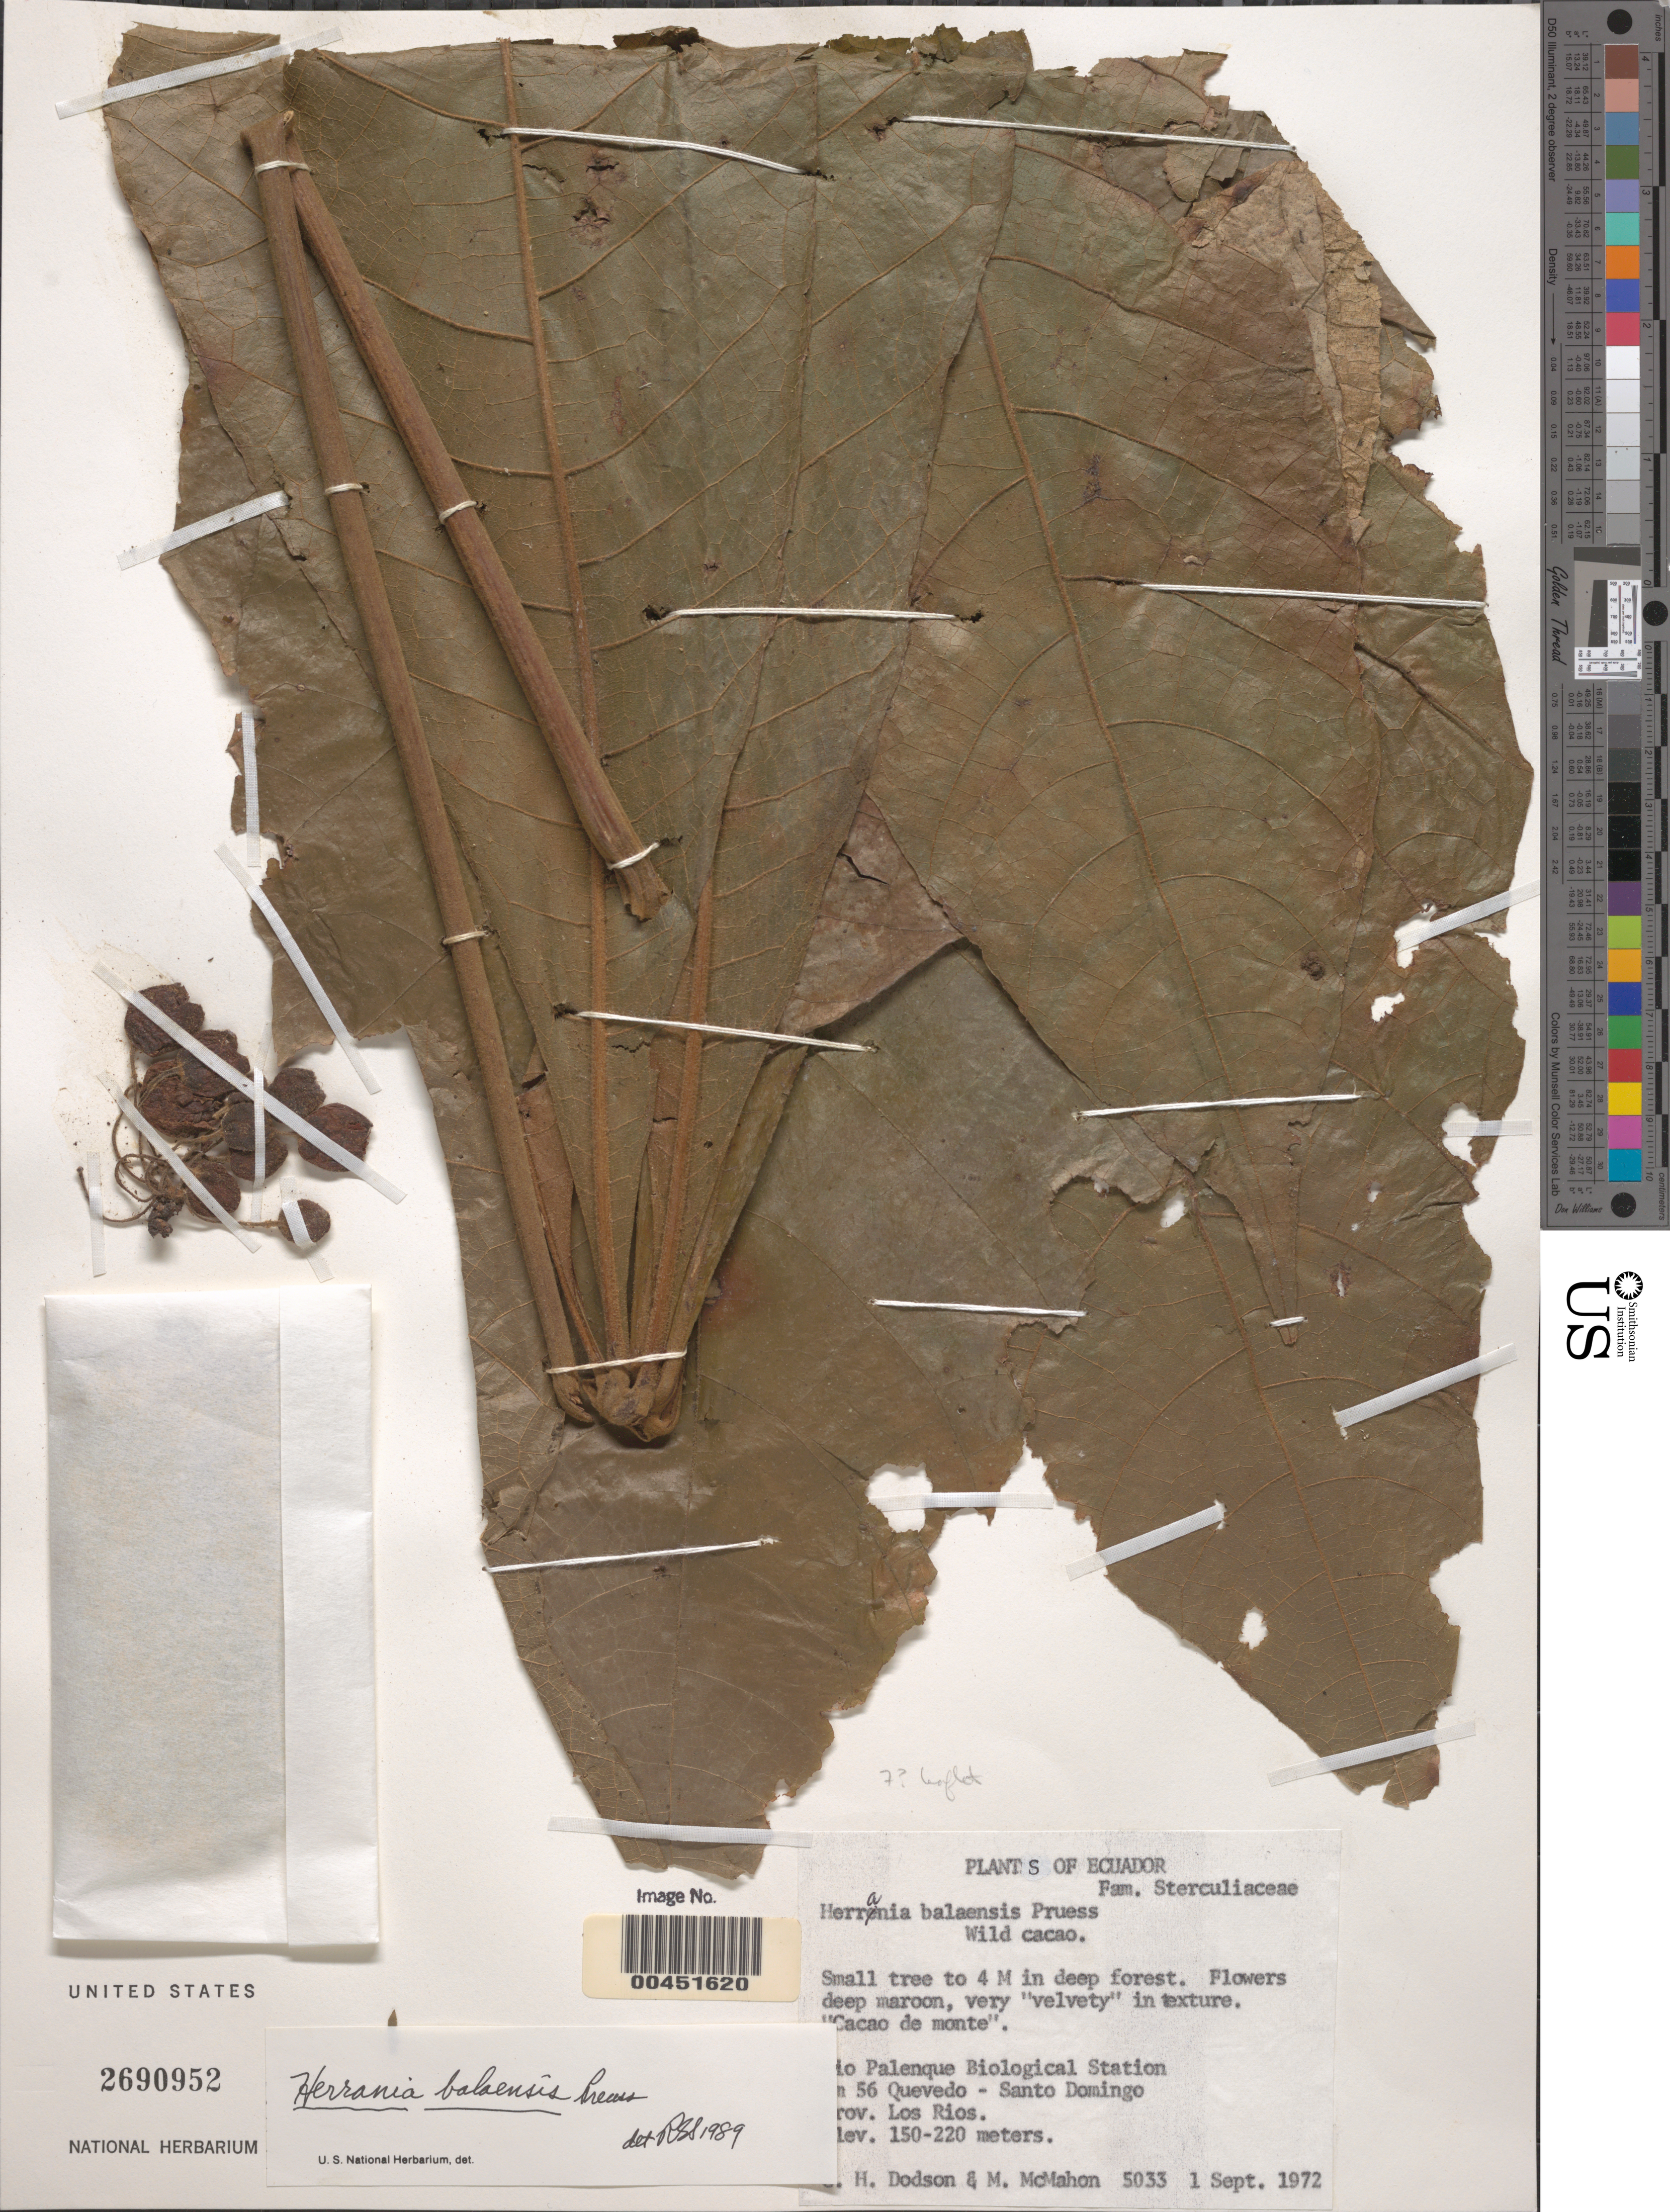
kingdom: Plantae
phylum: Tracheophyta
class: Magnoliopsida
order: Malvales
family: Malvaceae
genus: Theobroma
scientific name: Theobroma pulcherrimum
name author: (Goudot) De Wild.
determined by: Dorr, Laurence J., Curator (BOT), Smithsonian Institution - National Museum of Natural History (UNITED STATES)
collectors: C. H. Dodson & M. McMahon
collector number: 5033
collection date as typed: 01 Sep 1972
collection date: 1972-09-01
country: Ecuador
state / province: Los Ríos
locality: Rio Palenque Biological Station, km 56 Quevedo - Santo Domingo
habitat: deep forest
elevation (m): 150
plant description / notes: Common name: Wild Cacao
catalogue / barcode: US 2690952